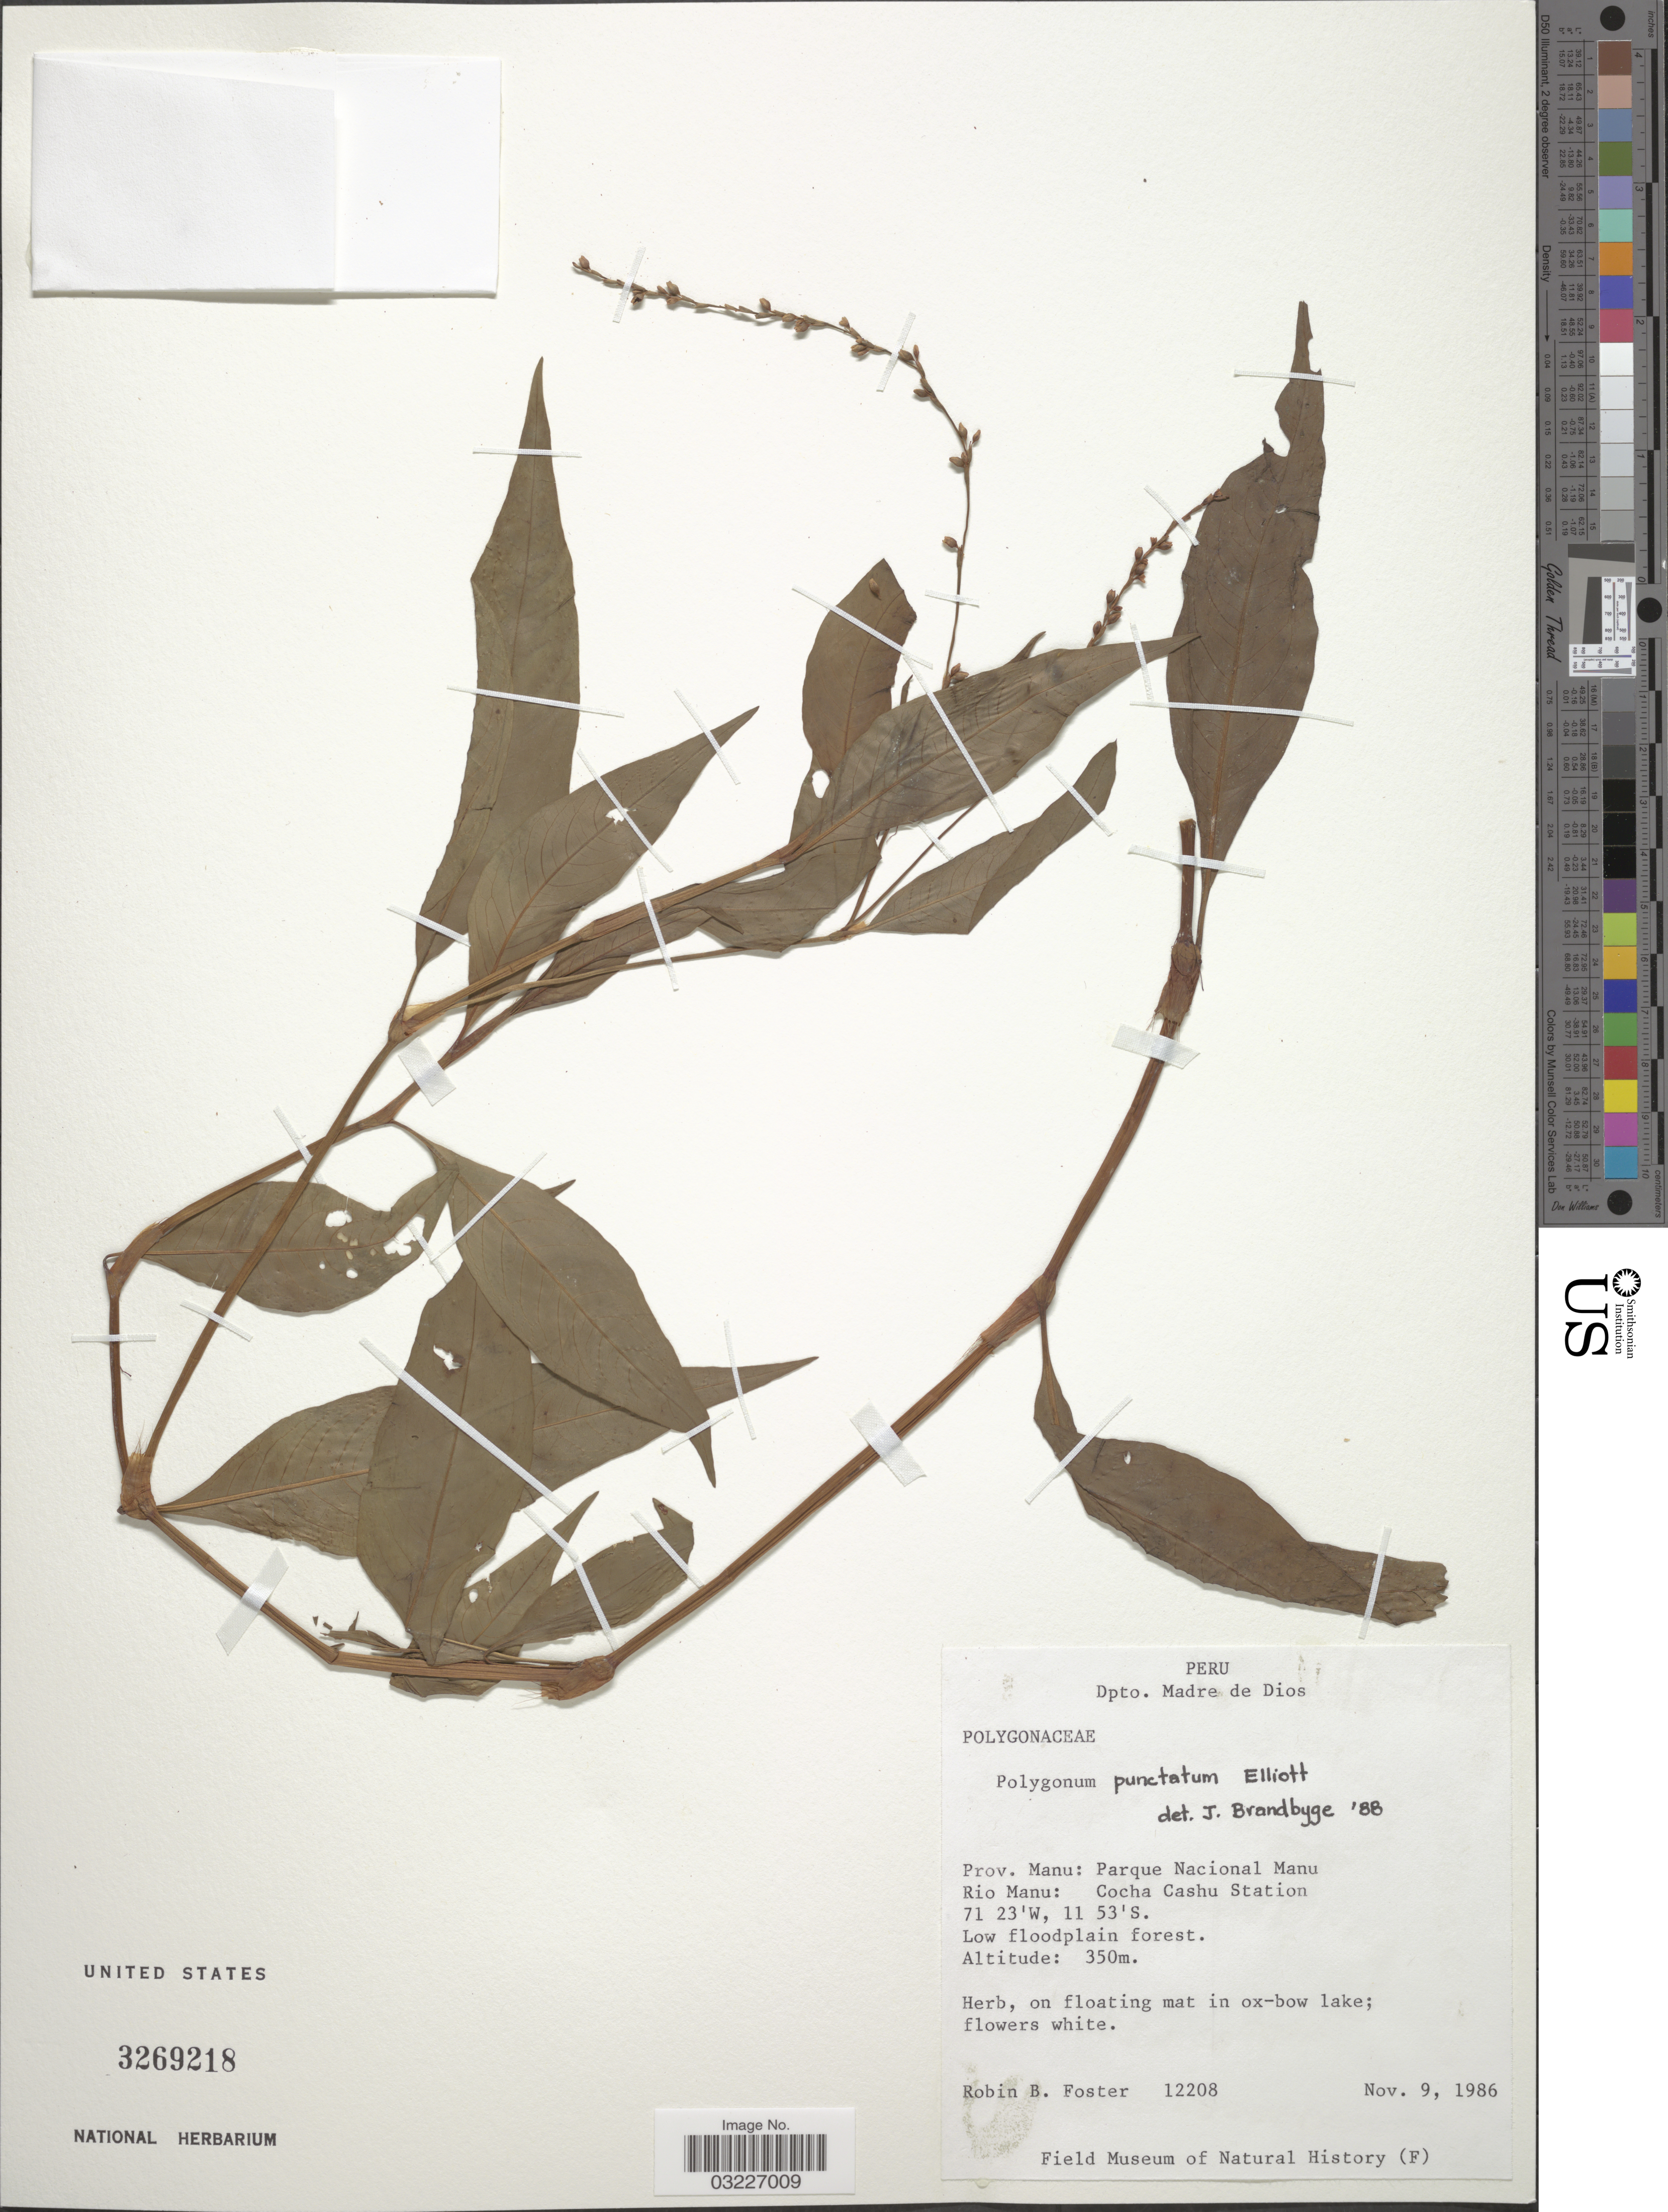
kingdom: Plantae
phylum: Tracheophyta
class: Magnoliopsida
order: Caryophyllales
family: Polygonaceae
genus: Polygonum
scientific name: Polygonum opelousanum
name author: Riddell ex Small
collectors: R. B. Foster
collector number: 12208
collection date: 1986-11-09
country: Peru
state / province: Madre de Dios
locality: Prov. Manu: Parque Nacional Manu, Rio Manu: Cocha Cashu Station.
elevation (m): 350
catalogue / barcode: US 3269218